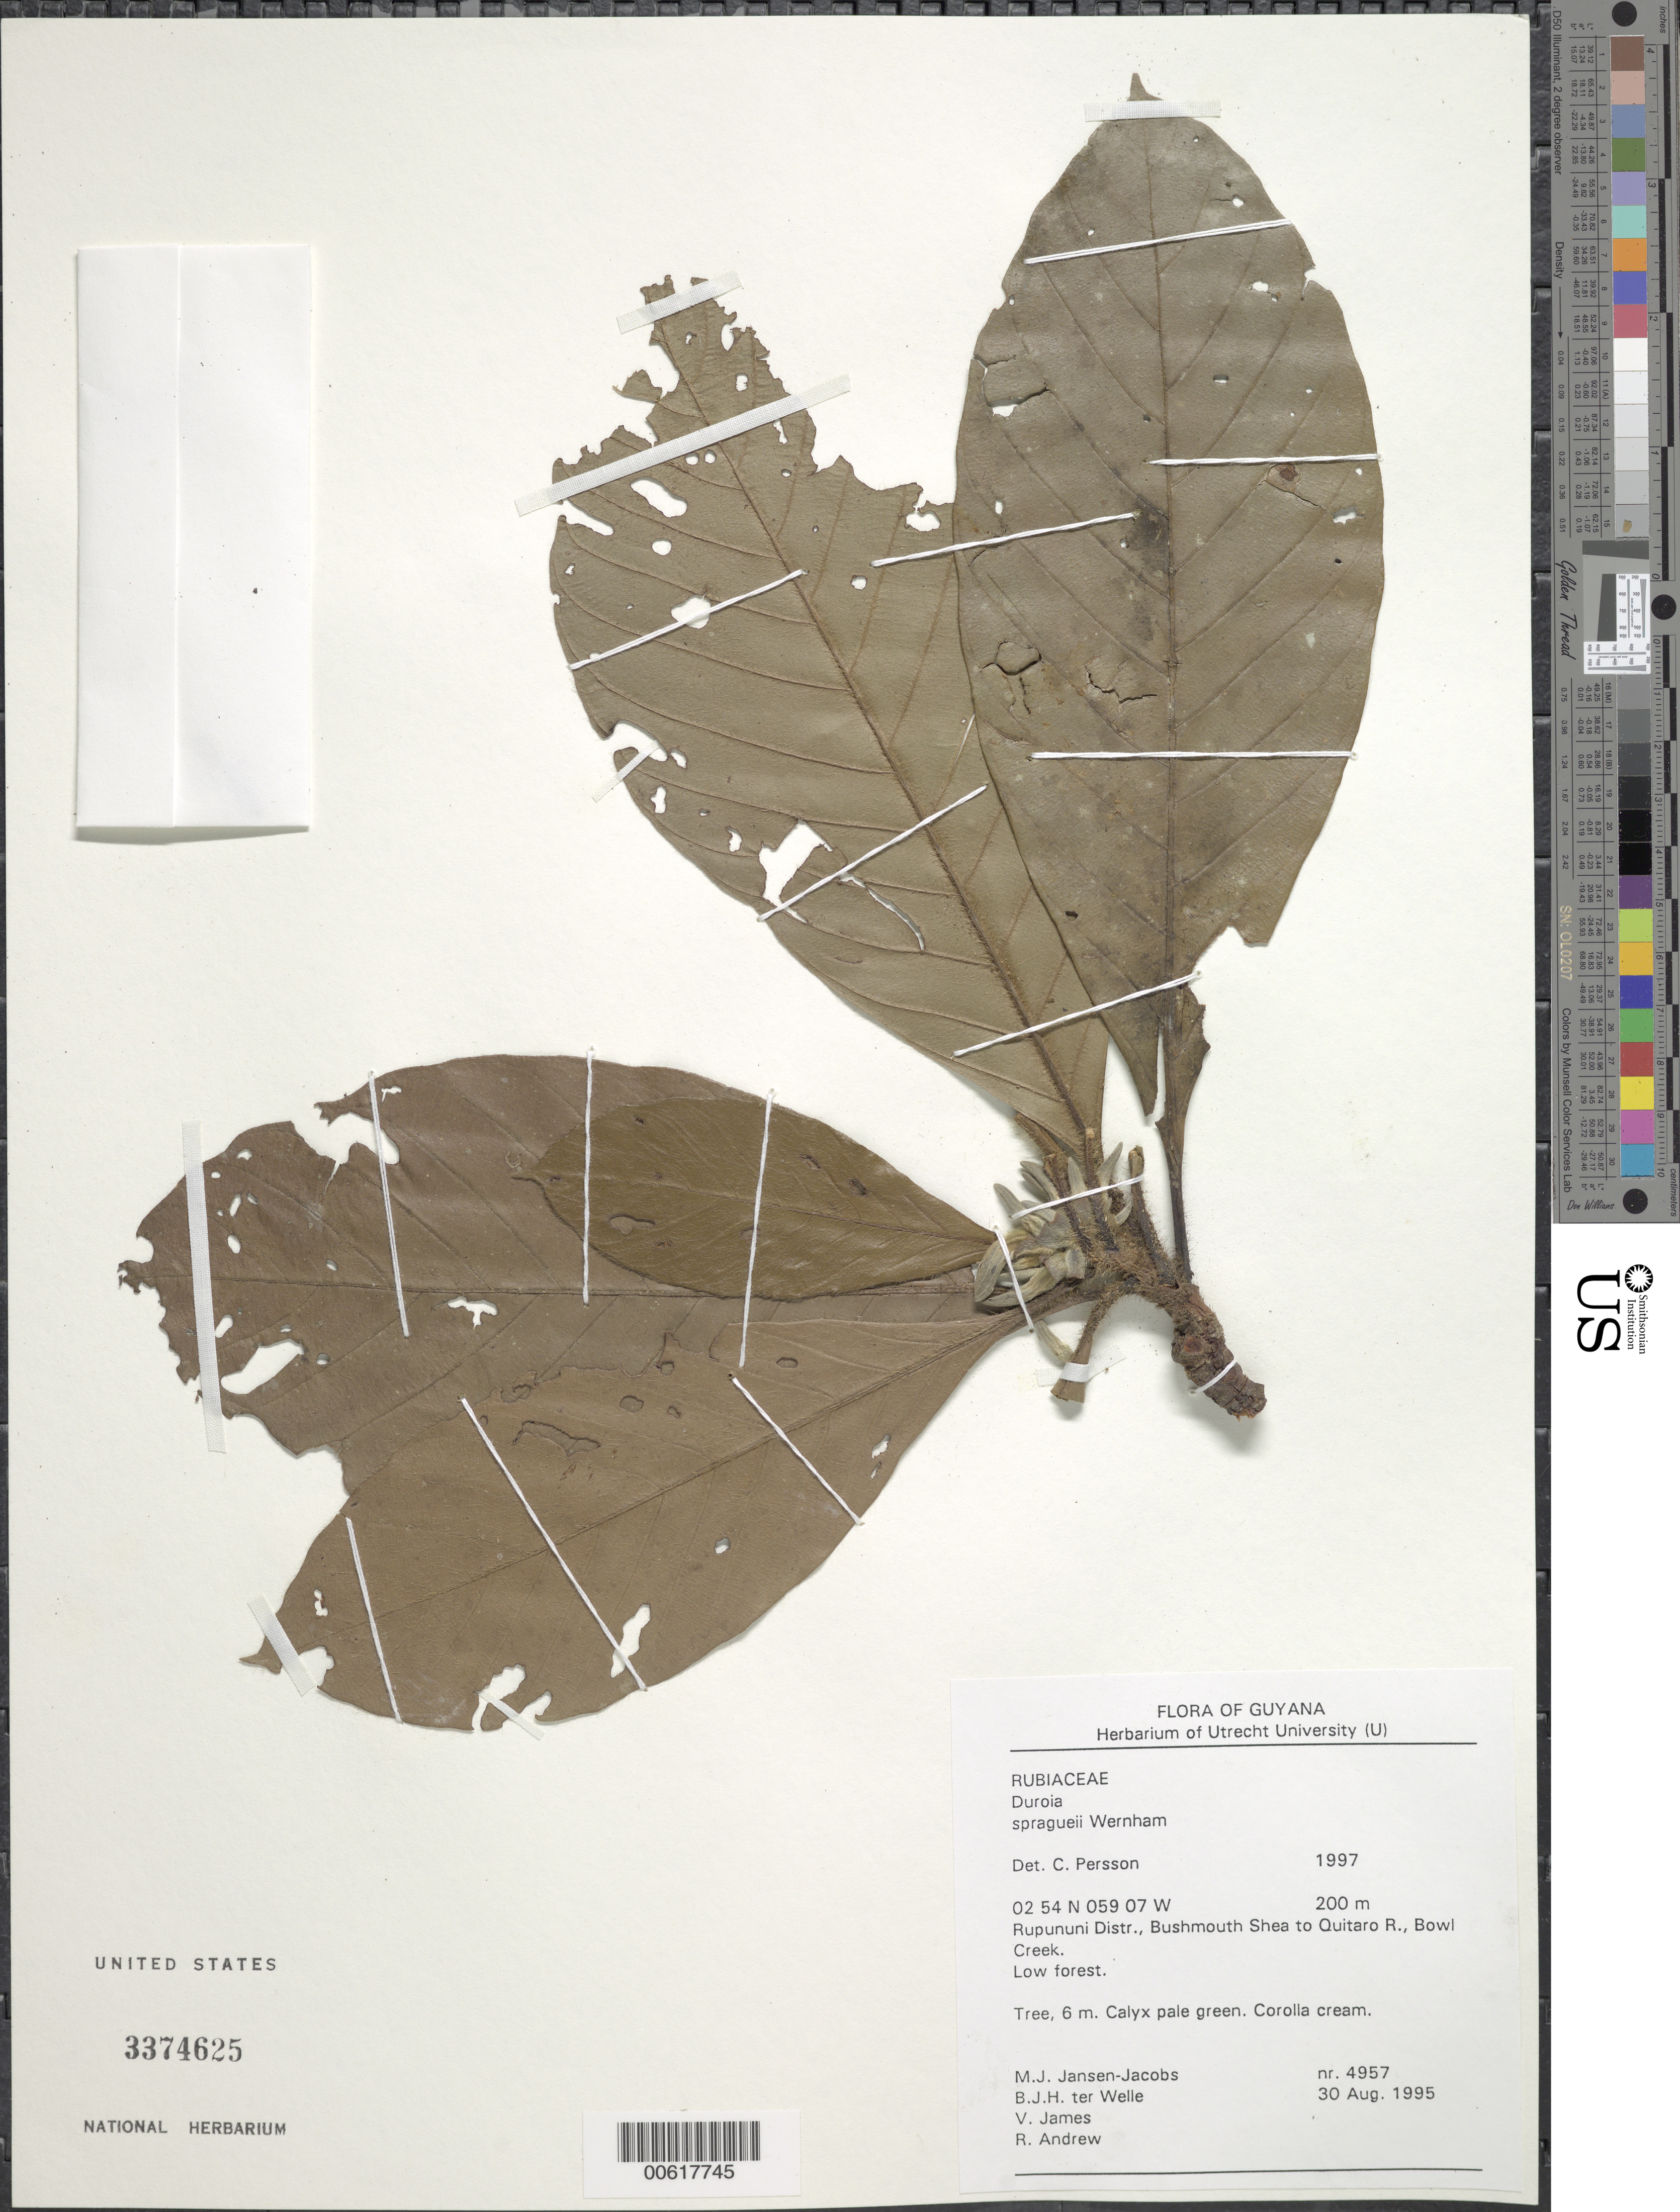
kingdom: Plantae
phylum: Tracheophyta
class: Magnoliopsida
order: Gentianales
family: Rubiaceae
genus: Duroia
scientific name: Duroia spraguei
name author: Wernham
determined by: Persson, C. H.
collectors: M. J. Jansen-Jacobs, B. Welle, V. James & R. Andrew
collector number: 4957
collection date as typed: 30-Aug-95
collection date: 1995-08-30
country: Guyana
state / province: U. Takutu-U. Essequibo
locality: Bowl Creek, Bushmouth, Shea to Quitaro River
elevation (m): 200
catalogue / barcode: US 3374625